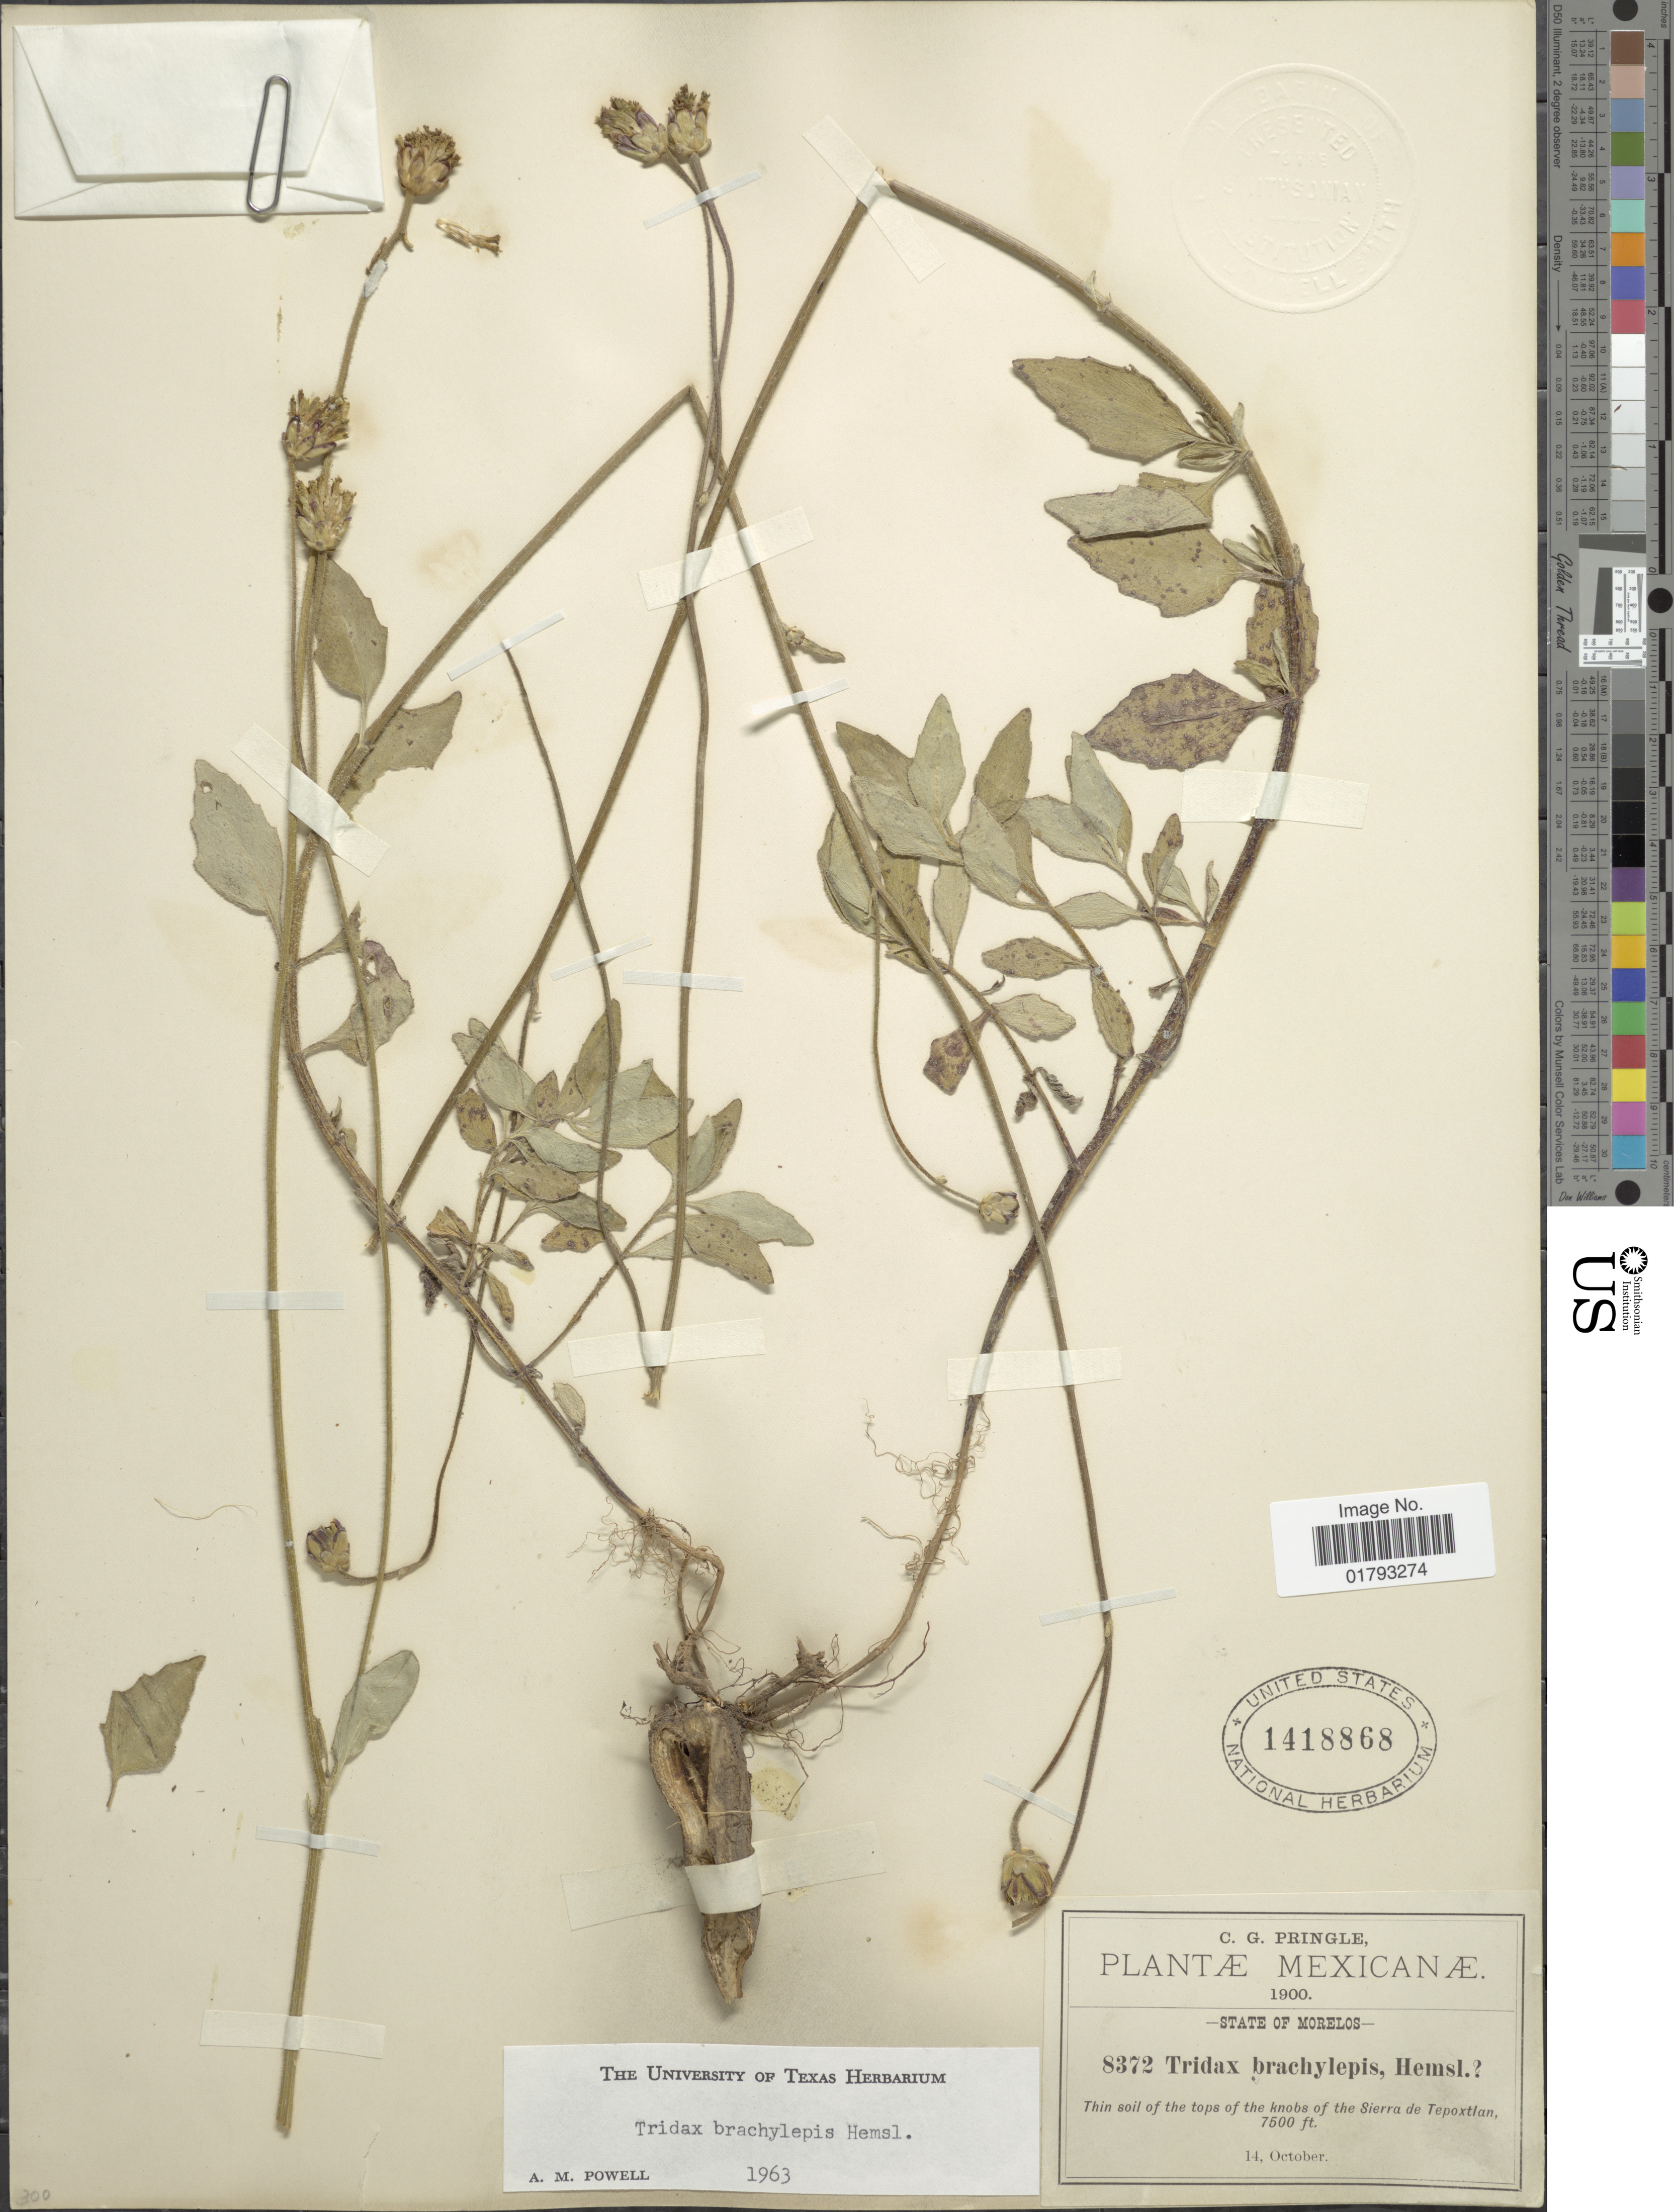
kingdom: Plantae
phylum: Tracheophyta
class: Magnoliopsida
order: Asterales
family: Asteraceae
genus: Tridax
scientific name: Tridax brachylepis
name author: Hemsl.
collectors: C. G. Pringle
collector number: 8372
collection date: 1900-10-14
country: Mexico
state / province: Morelos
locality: State of Morelos, This soil of the tops of the knobs of the Serra de Tepoxtlan.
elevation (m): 2286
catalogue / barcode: US 1418868